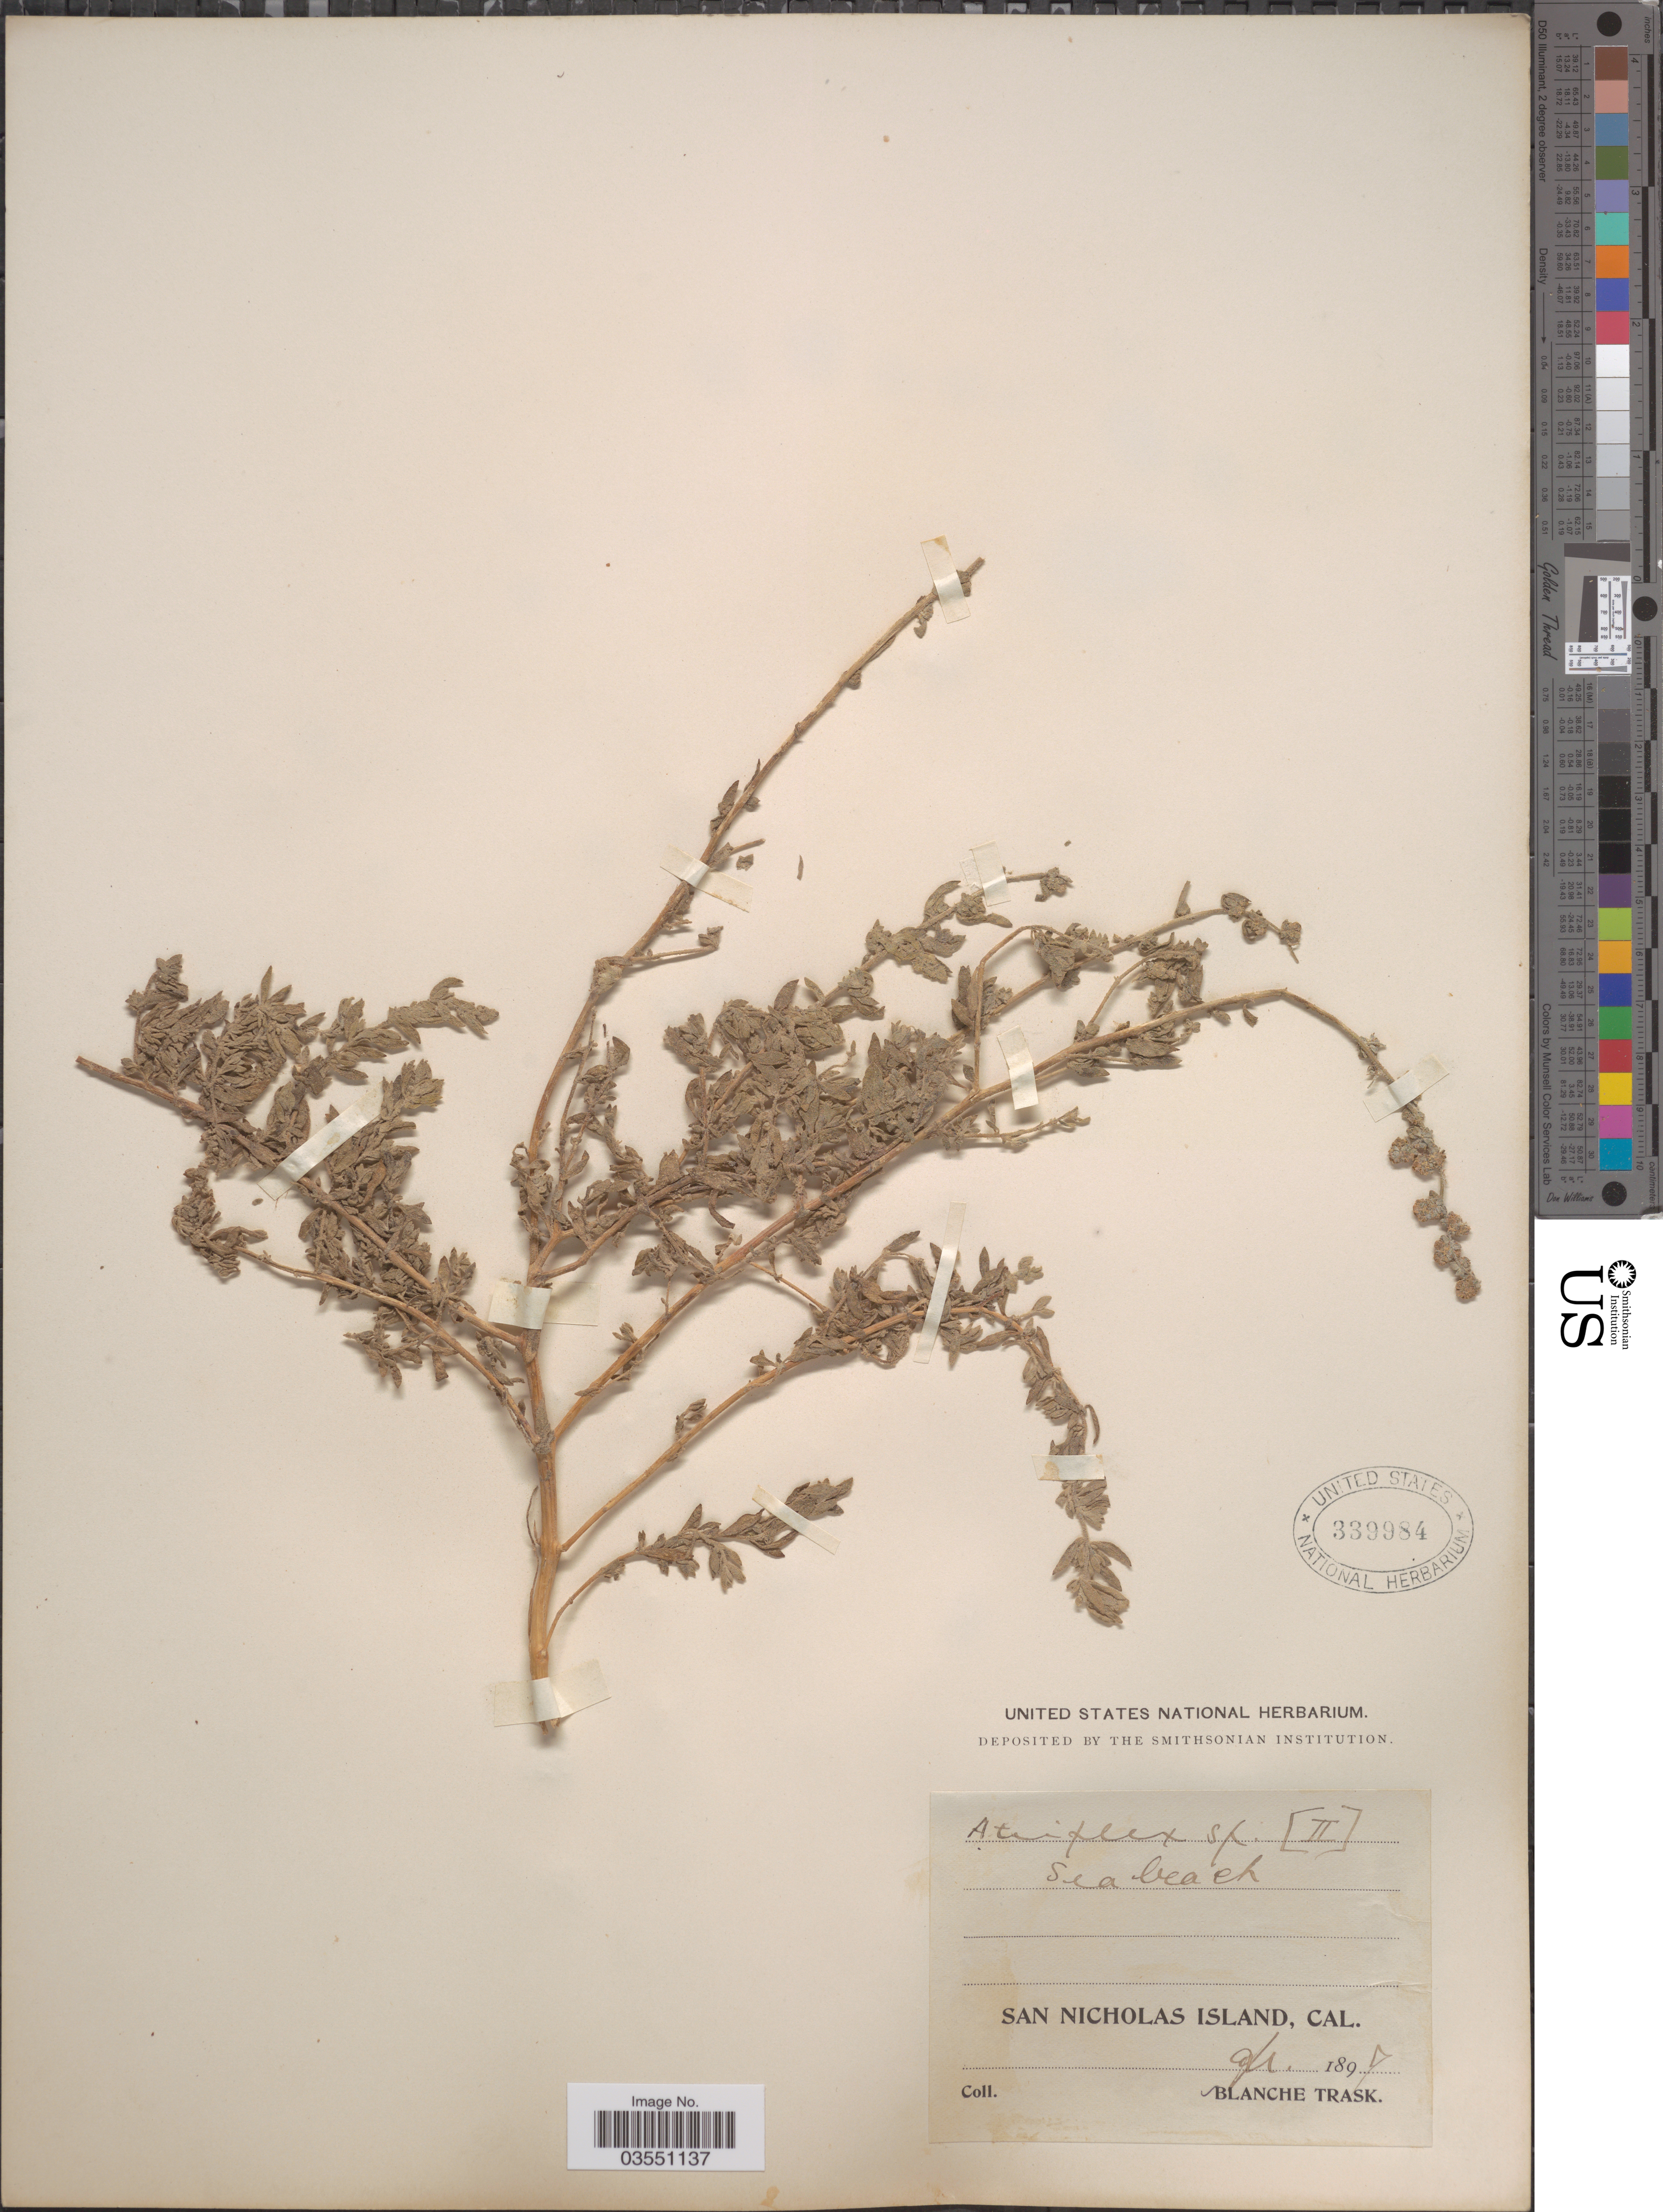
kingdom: Plantae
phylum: Tracheophyta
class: Magnoliopsida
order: Caryophyllales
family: Amaranthaceae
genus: Extriplex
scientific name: Extriplex californica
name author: (Moq.) E.H. Zacharias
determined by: Strong, Mark T., (BOT), Smithsonian Institution - National Museum of Natural History (UNITED STATES)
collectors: B. Trask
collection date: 1897-04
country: United States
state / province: California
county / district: Ventura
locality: San Nicholas Island.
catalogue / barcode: US 339984